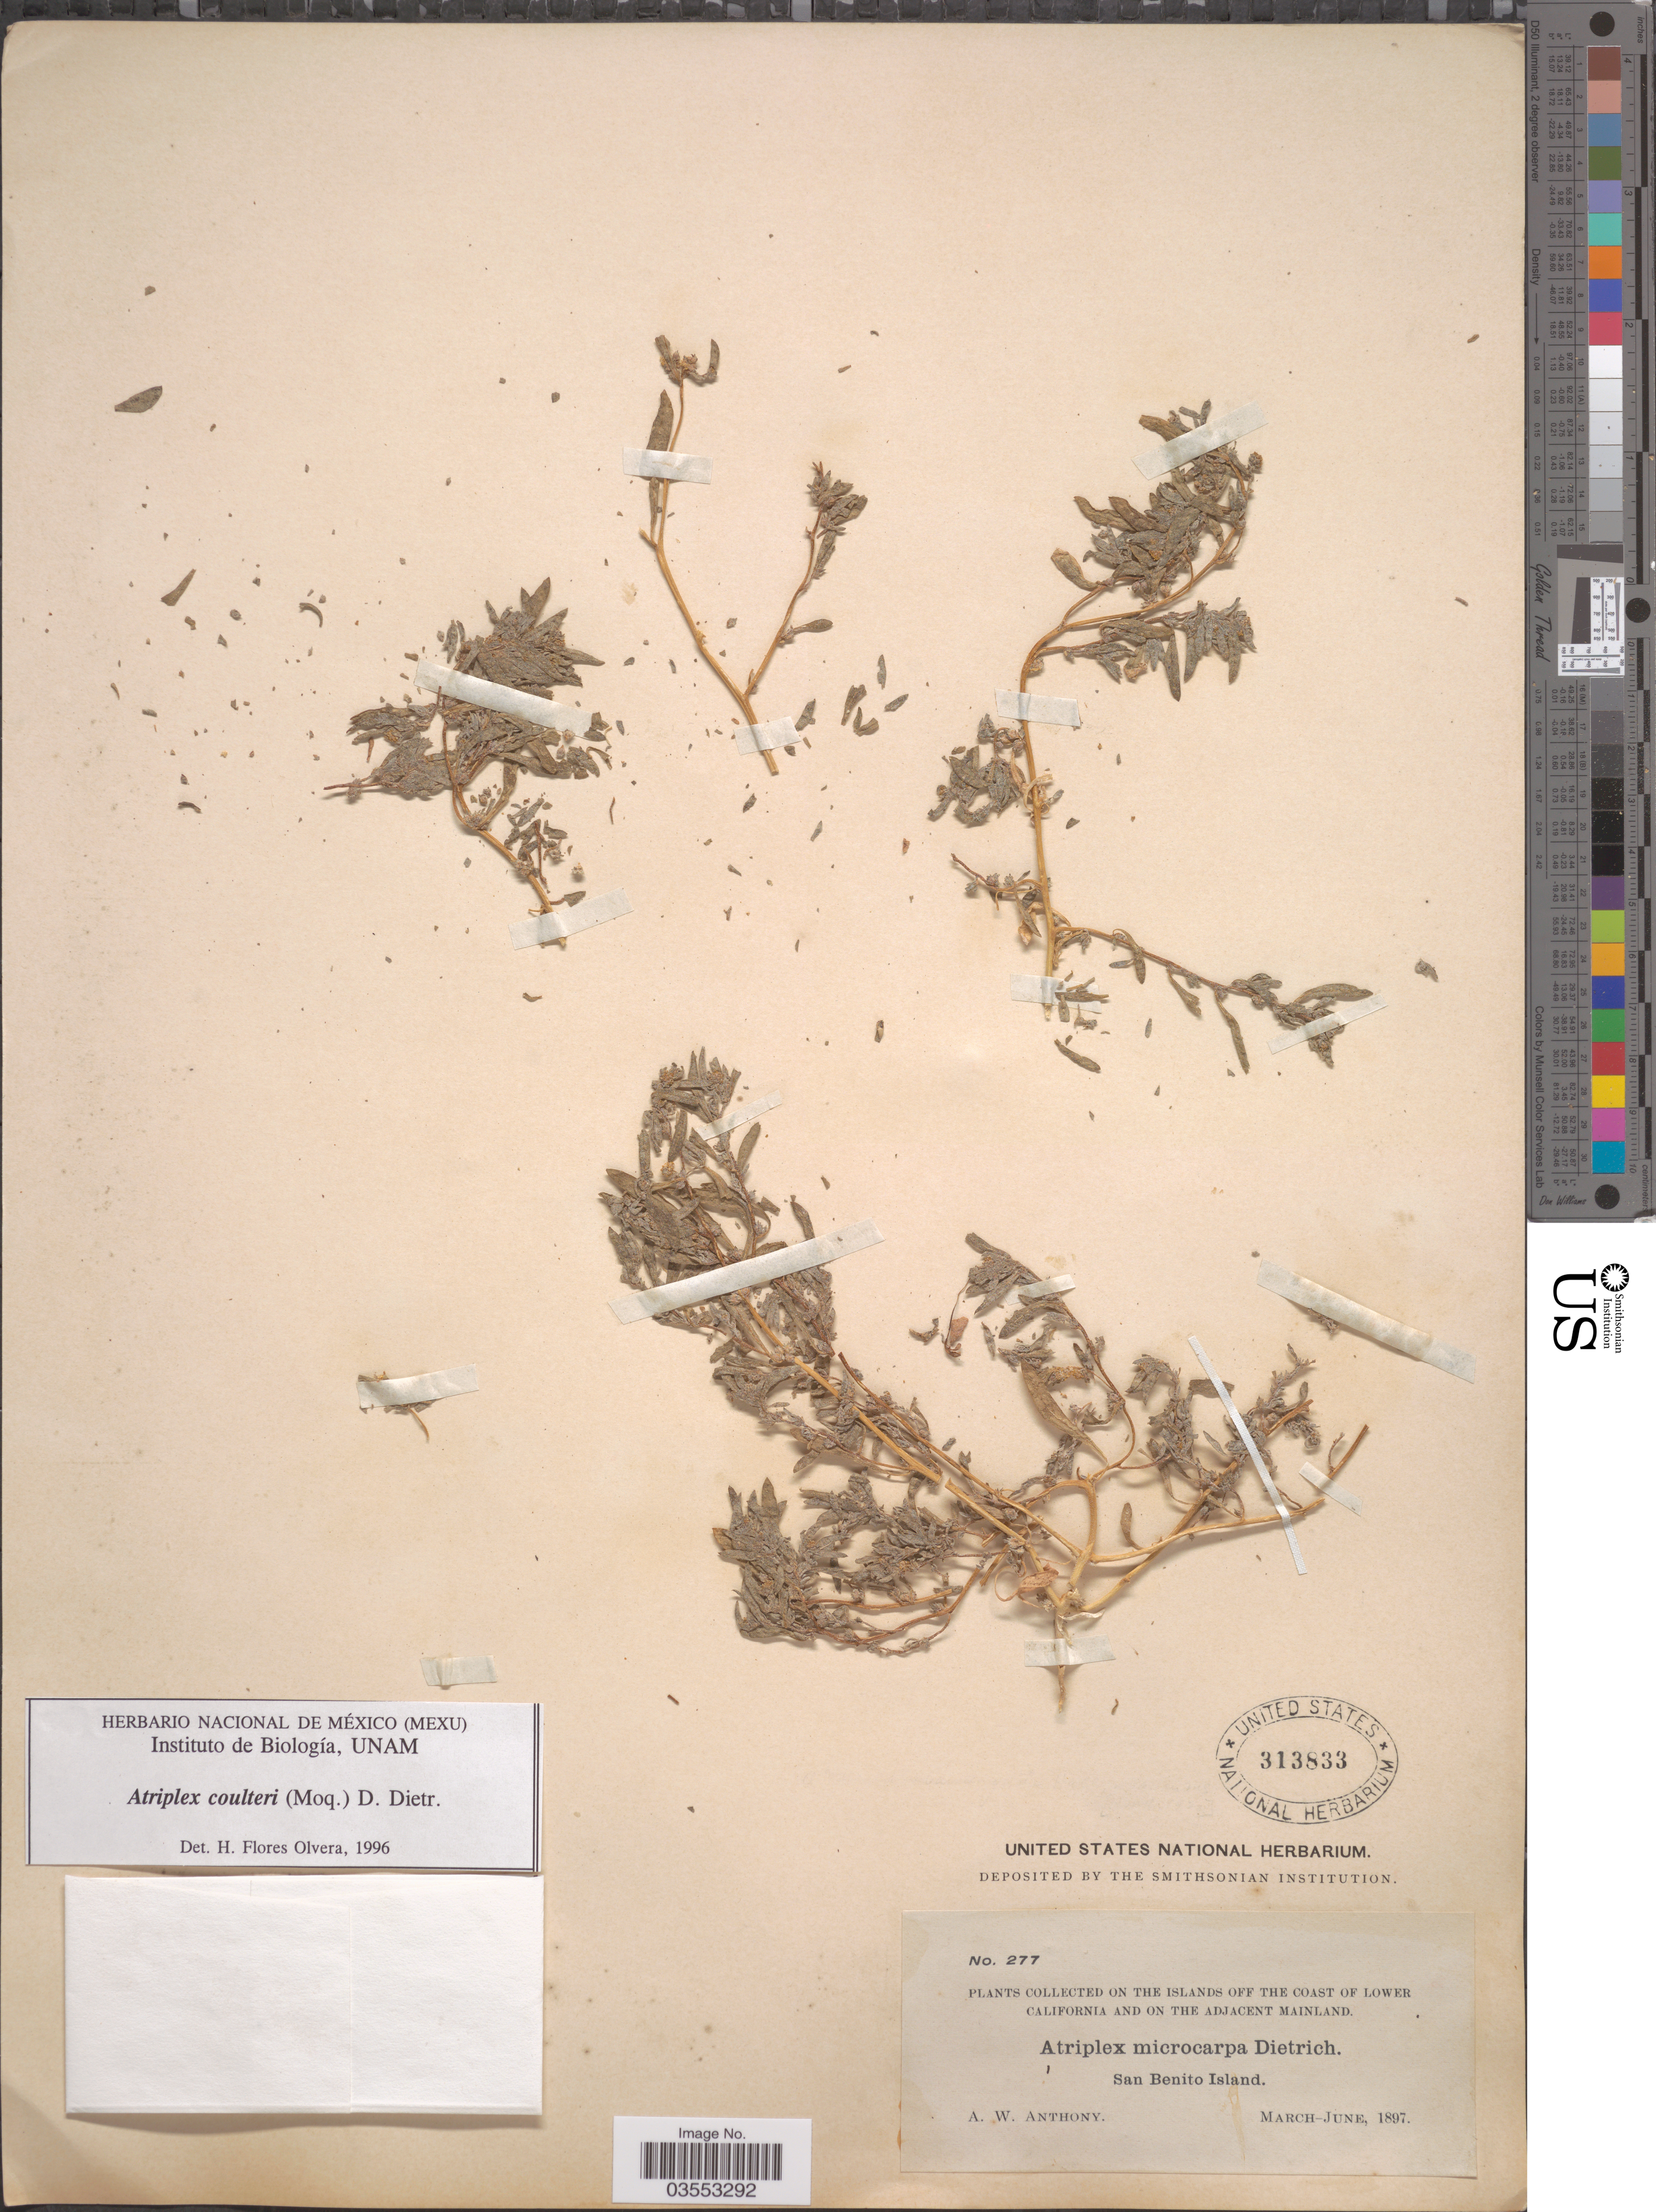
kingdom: Plantae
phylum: Tracheophyta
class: Magnoliopsida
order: Caryophyllales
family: Amaranthaceae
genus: Atriplex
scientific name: Atriplex coulteri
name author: (Moq.) D. Dietr.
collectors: A. W. Anthony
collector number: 277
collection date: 1897-03/1897-06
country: Mexico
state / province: Baja California Norte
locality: On the islands off the coast of Lower California and on the adjacent Mainland. San Benito Island.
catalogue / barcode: US 313833